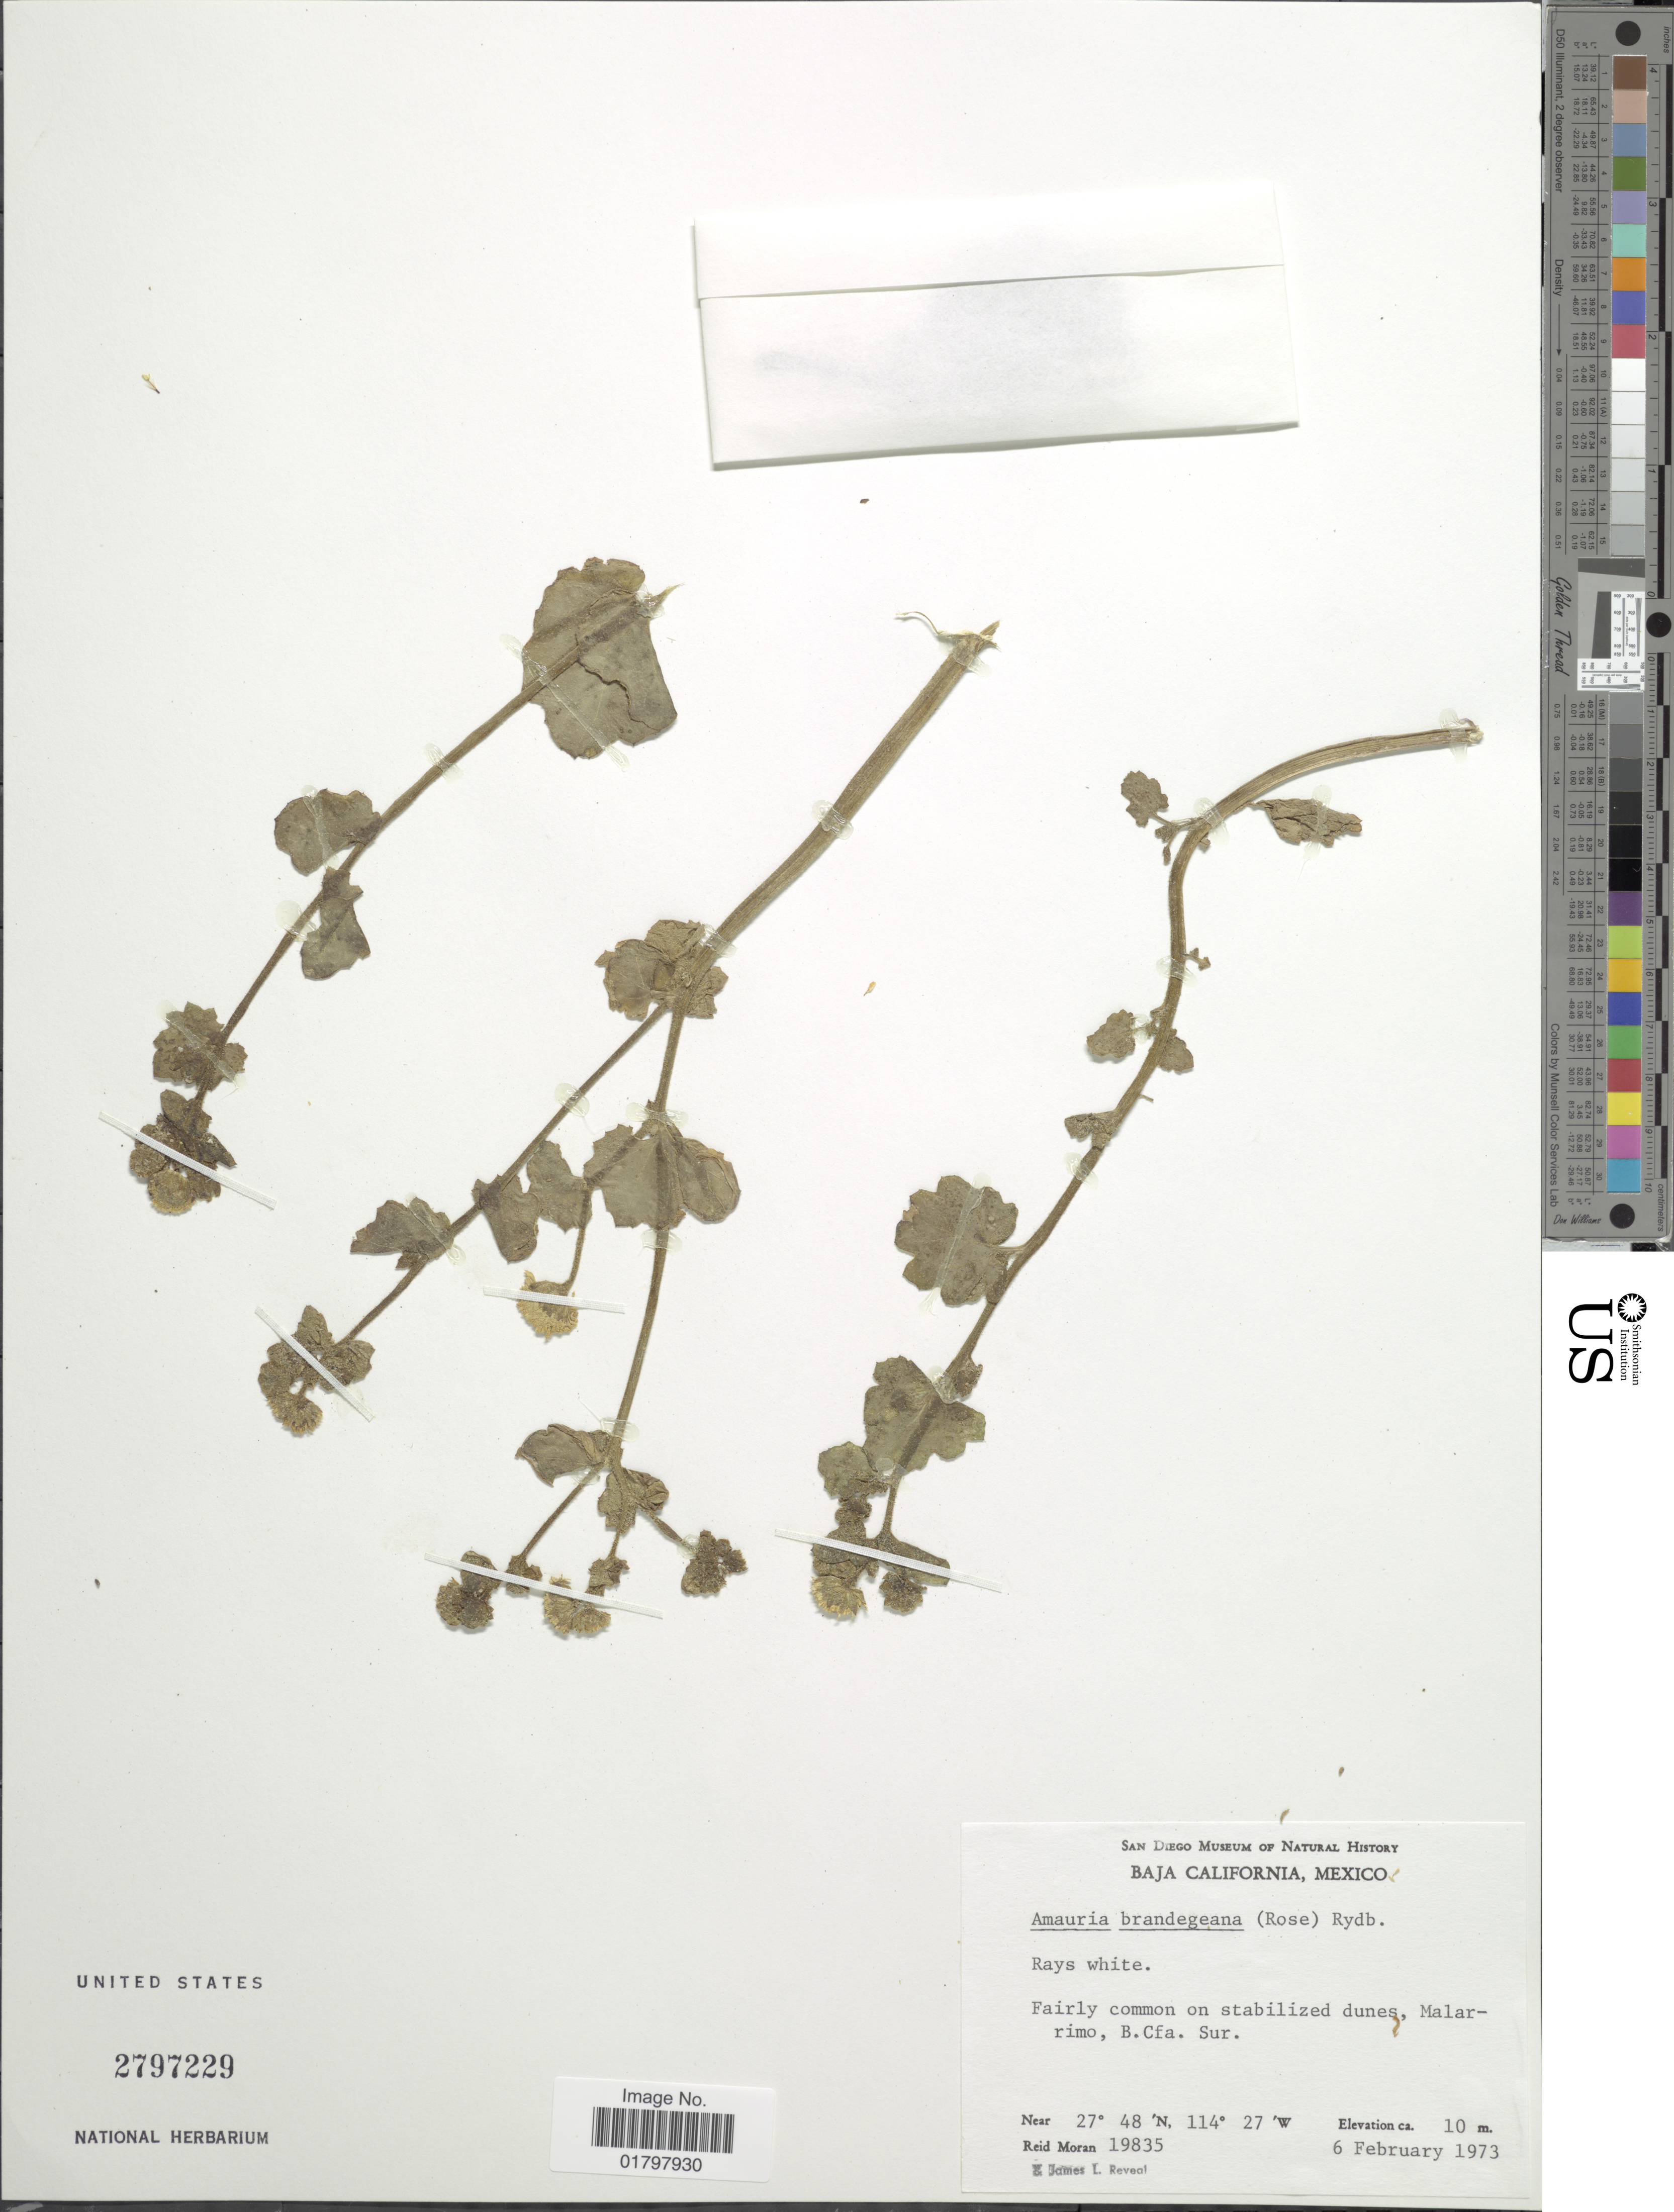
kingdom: Plantae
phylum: Tracheophyta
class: Magnoliopsida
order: Asterales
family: Asteraceae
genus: Amauria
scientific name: Amauria brandegeana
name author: (Rose) Rydb.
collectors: R. V. Moran & J. L. Reveal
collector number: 19835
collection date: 1973-02-06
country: Mexico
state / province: Baja California Sur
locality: Fairly common on stabilized dunes, Malarrimo, B. Cfa. Sur.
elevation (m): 10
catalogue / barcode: US 2797229